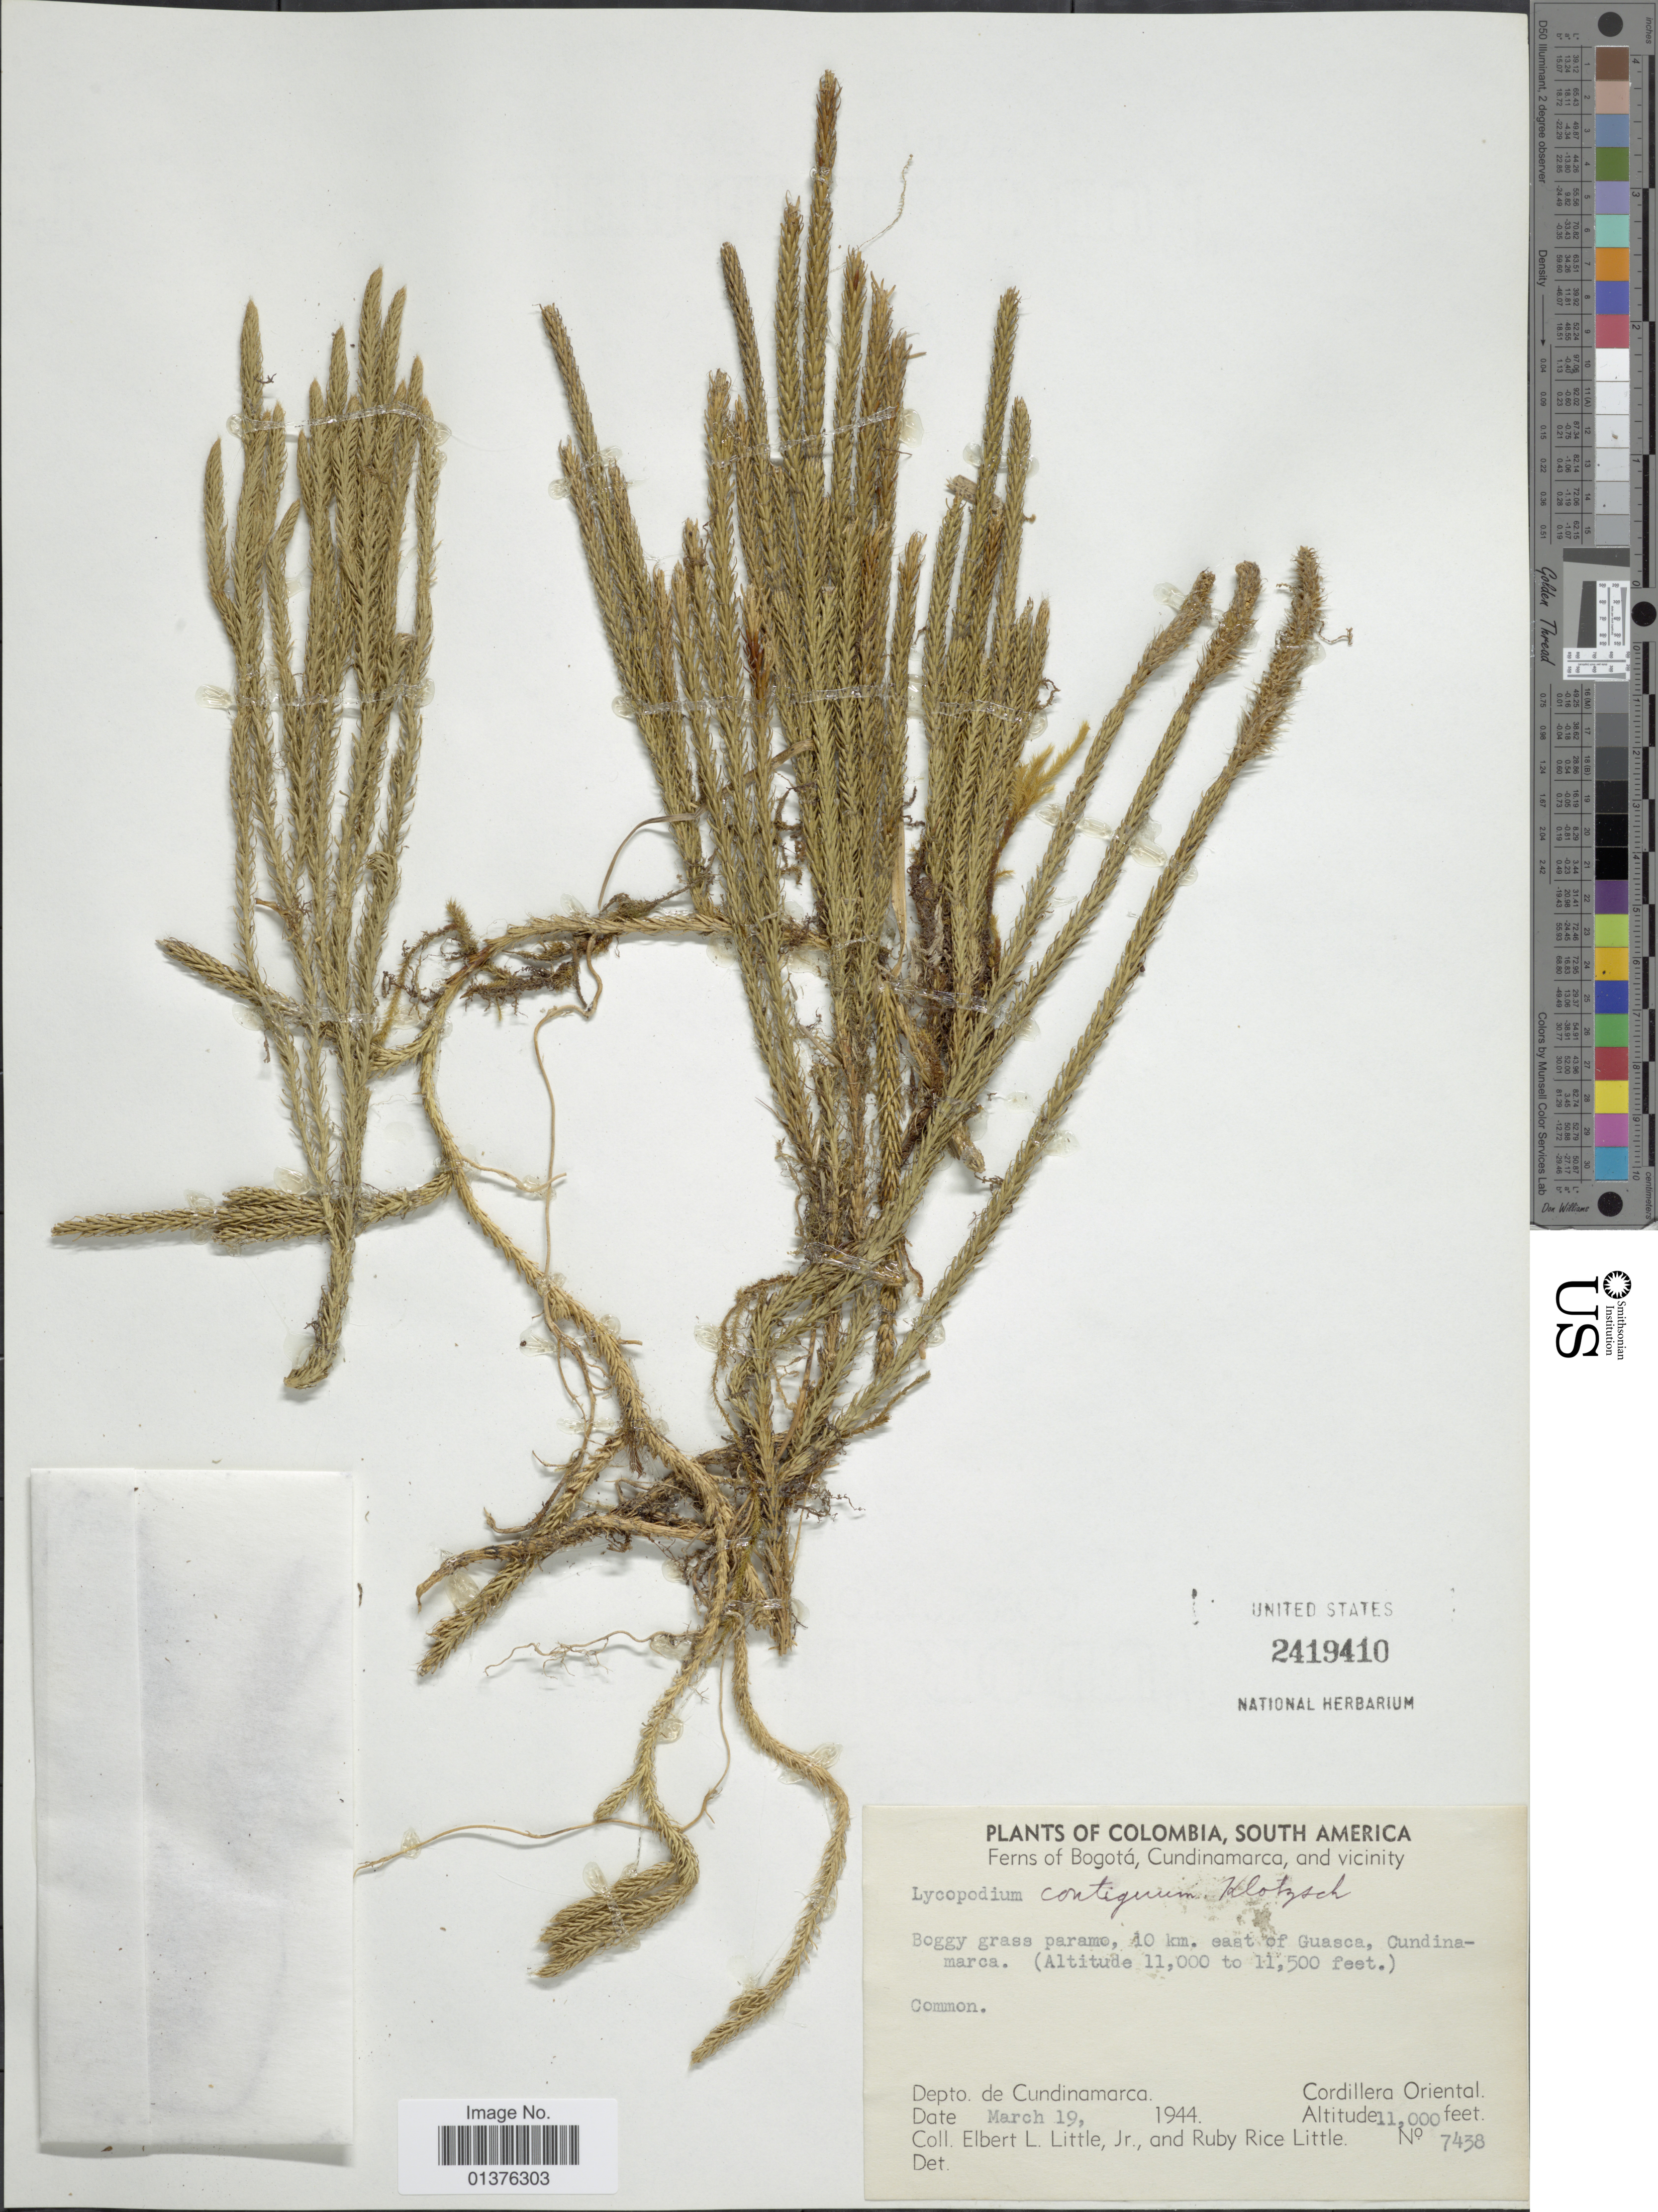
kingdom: Plantae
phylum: Tracheophyta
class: Lycopodiopsida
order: Lycopodiales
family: Lycopodiaceae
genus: Lycopodium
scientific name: Lycopodium clavatum subsp. contiguum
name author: (Klotzsch) B. Øllg.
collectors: E. L. Little & R. R. Little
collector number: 7438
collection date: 1944-03-19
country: Colombia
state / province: Cundinamarca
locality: Ferns of Bogotá, Boggy grass paramo 10km east of Guasca, Cordillera Oriental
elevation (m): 3353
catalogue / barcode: US 2419410